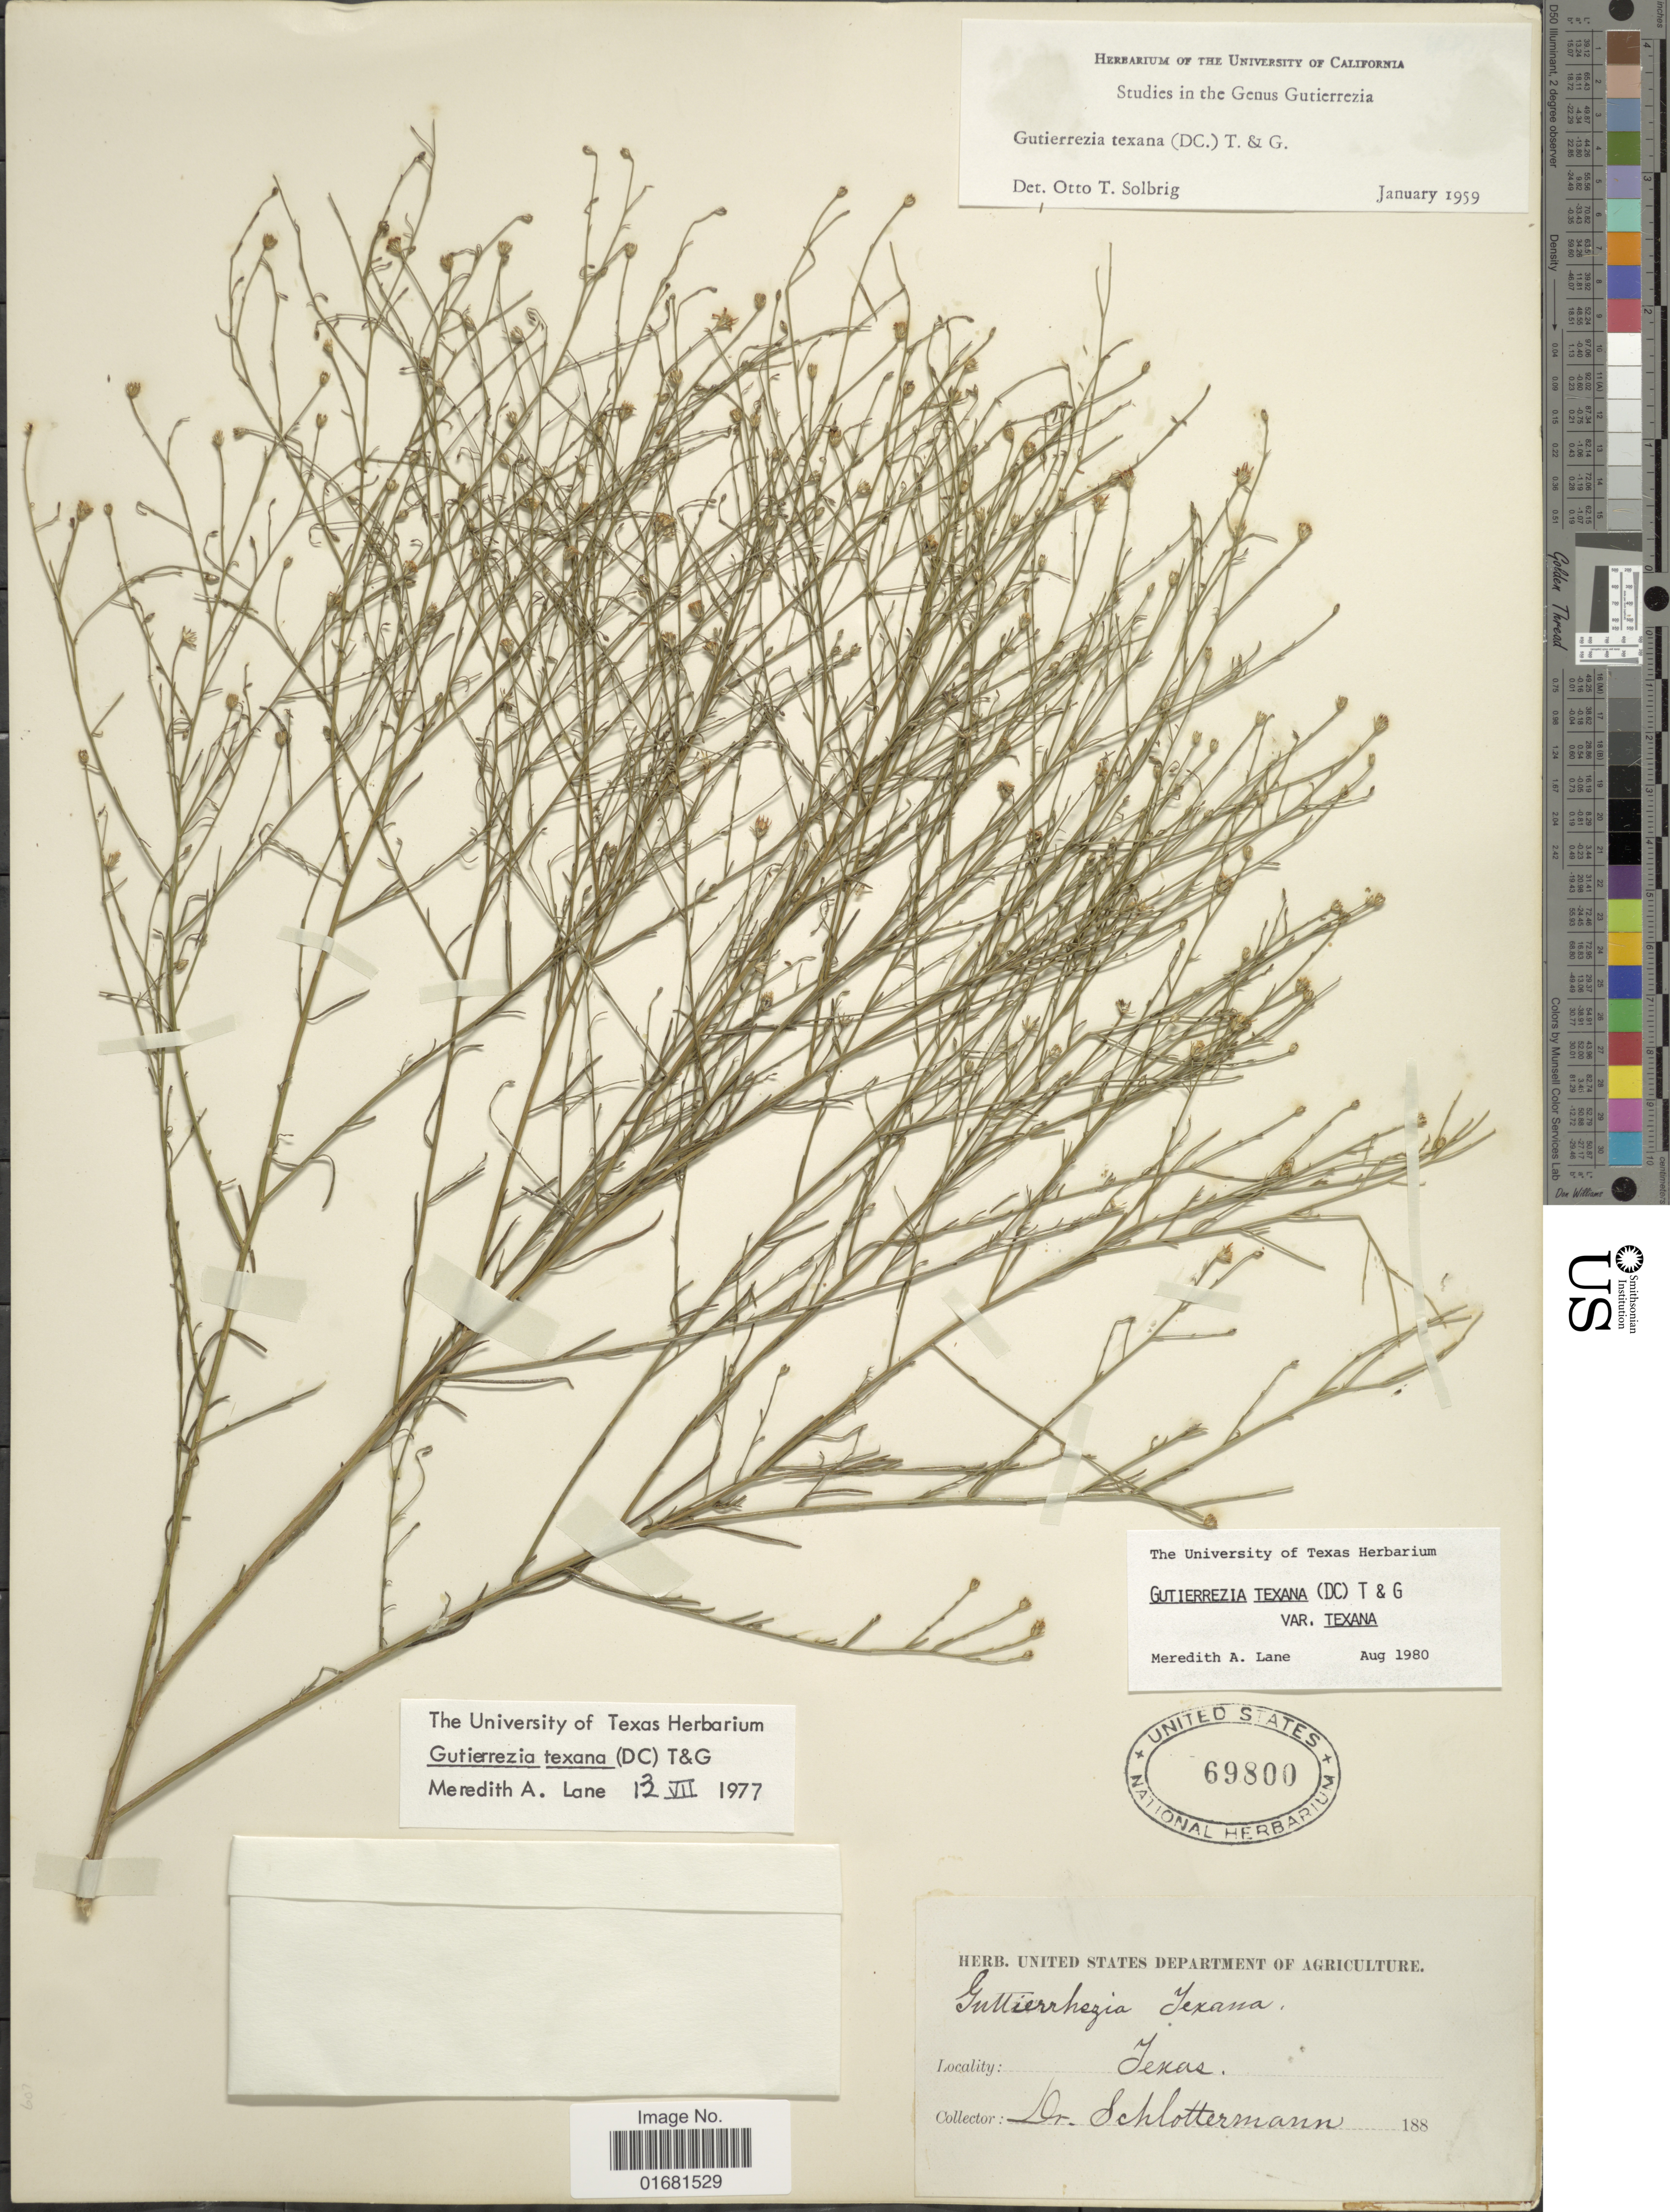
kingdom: Plantae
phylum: Tracheophyta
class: Magnoliopsida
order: Asterales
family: Asteraceae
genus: Gutierrezia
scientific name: Gutierrezia texana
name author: (DC.) Torr. & A. Gray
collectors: -. Schlottermann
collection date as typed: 188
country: United States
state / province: Texas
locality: Texas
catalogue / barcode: US 69800